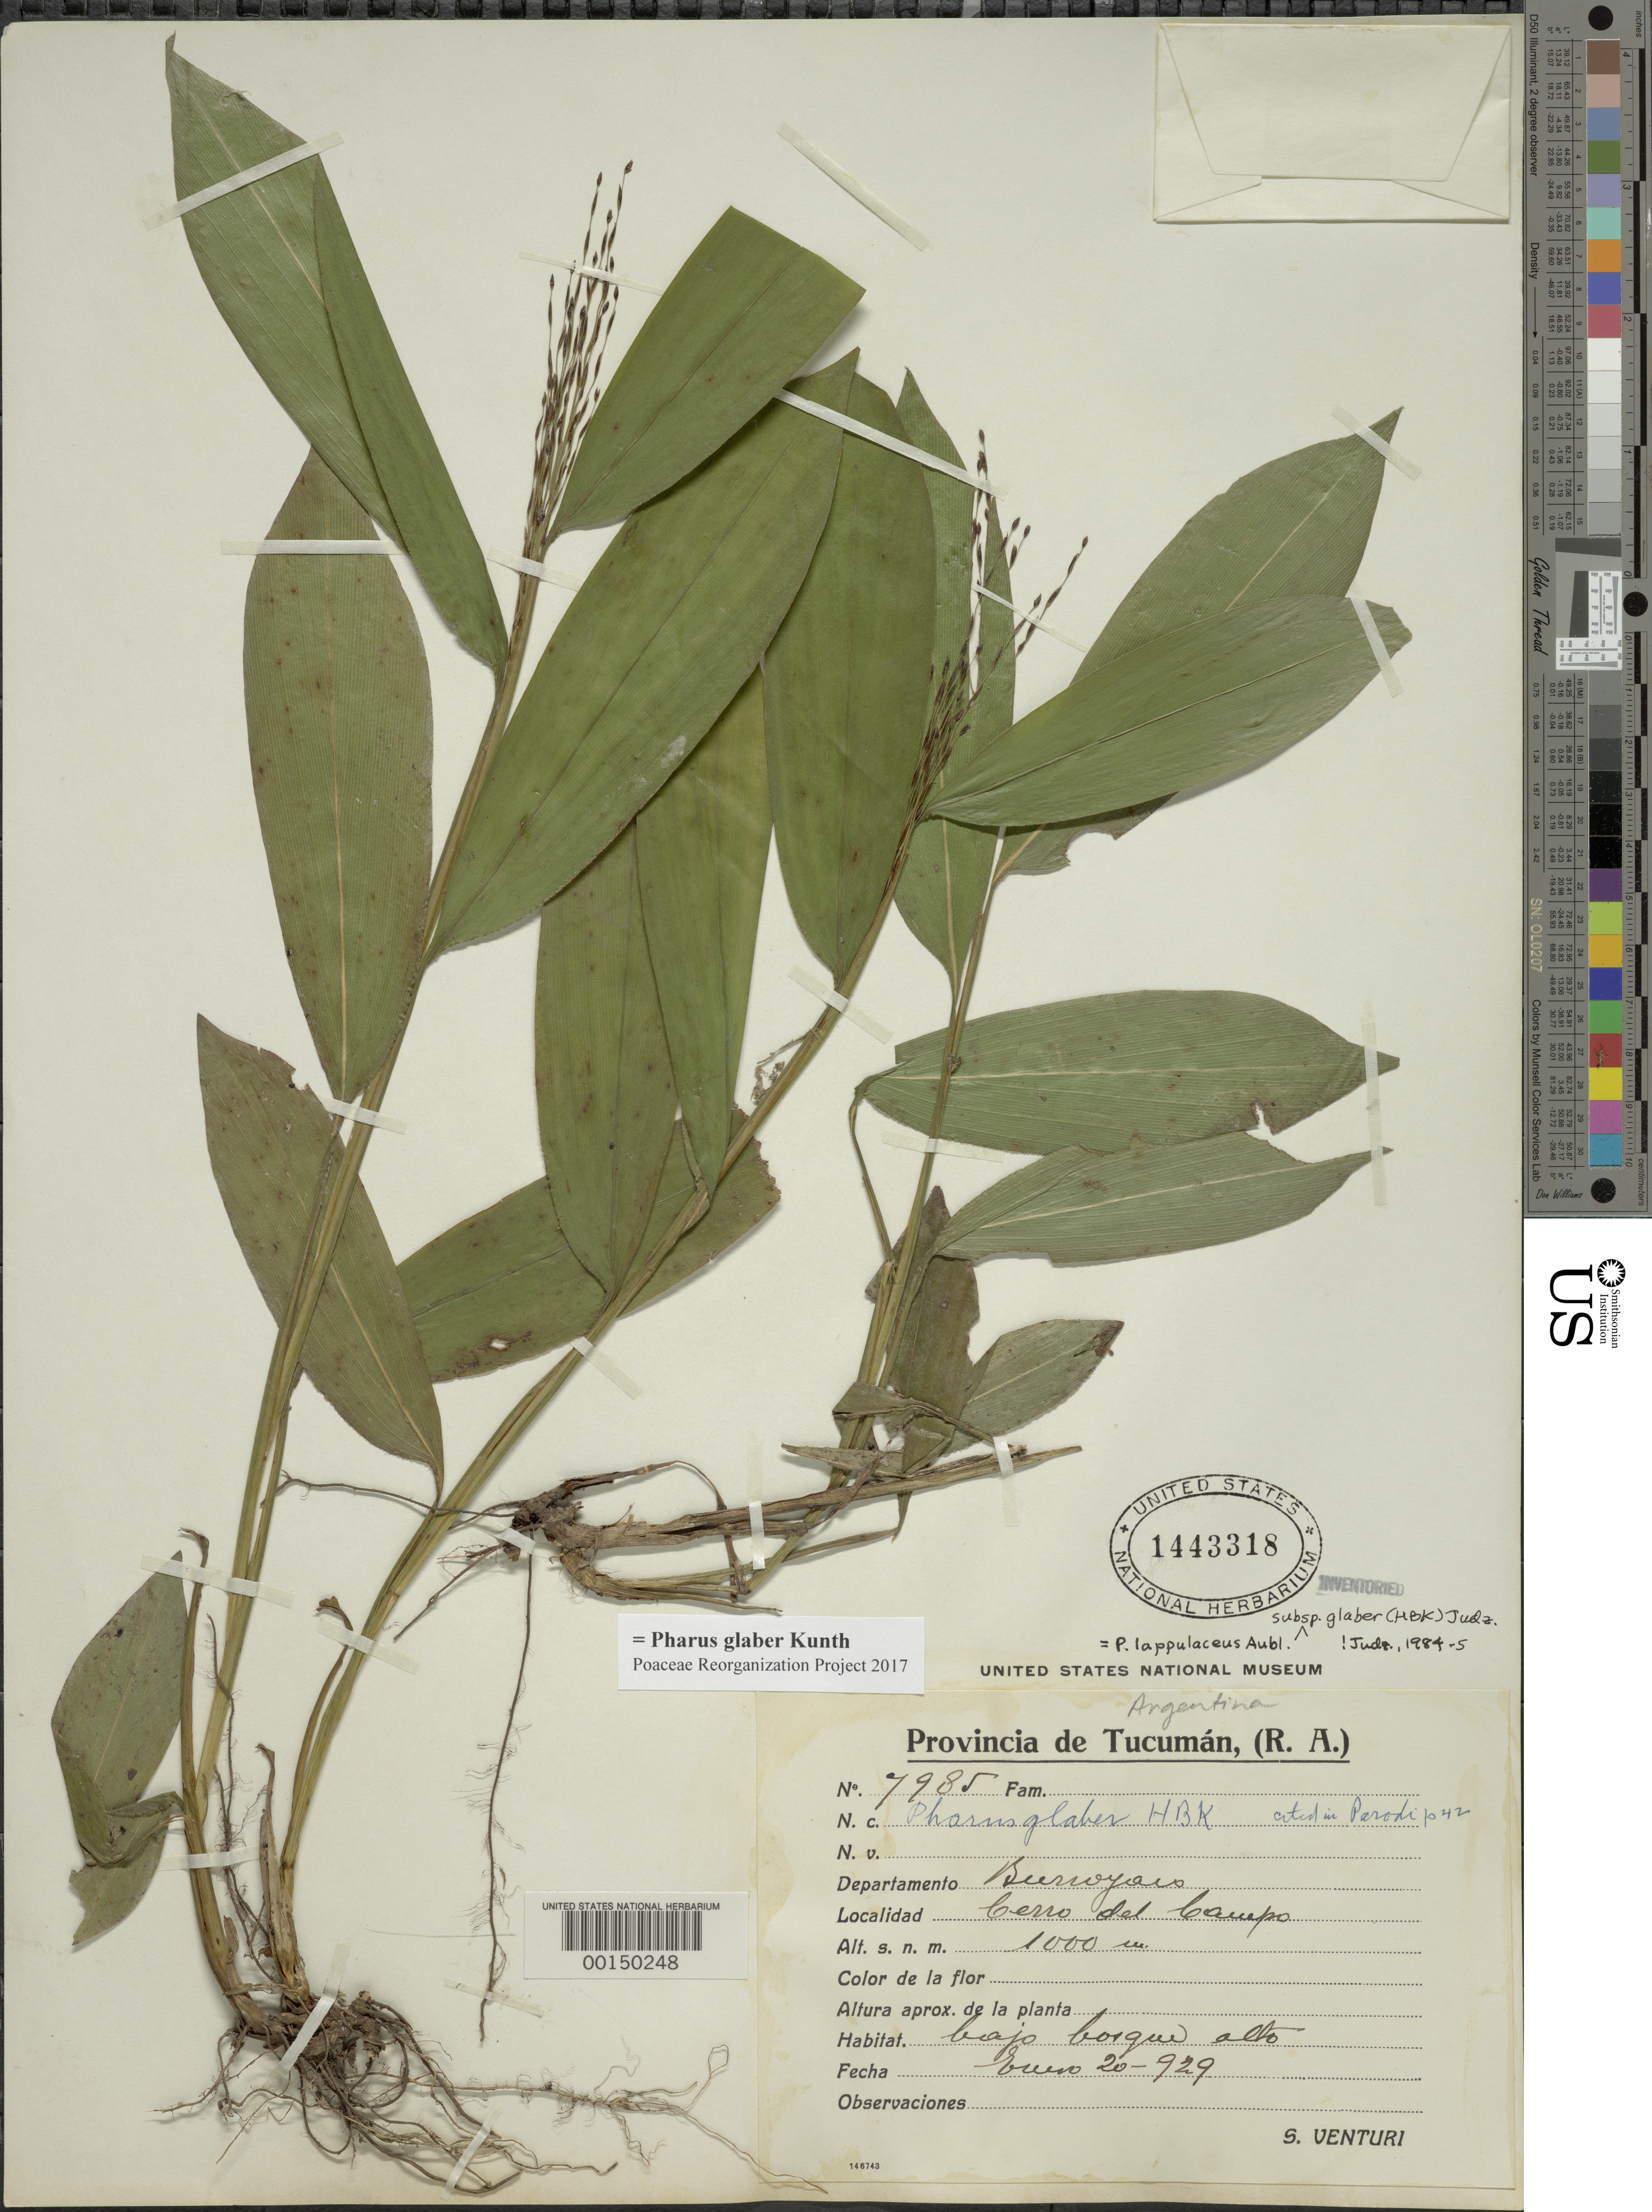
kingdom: Plantae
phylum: Tracheophyta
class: Liliopsida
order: Poales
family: Poaceae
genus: Pharus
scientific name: Pharus glaber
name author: Kunth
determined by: Poaceae Reorganization Project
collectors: S. Venturi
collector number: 7985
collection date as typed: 20 Jan 1929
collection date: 1929-01-20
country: Argentina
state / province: Tucumán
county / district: Burruyaco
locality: Cerro del Campo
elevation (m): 1000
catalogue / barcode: US 1443318